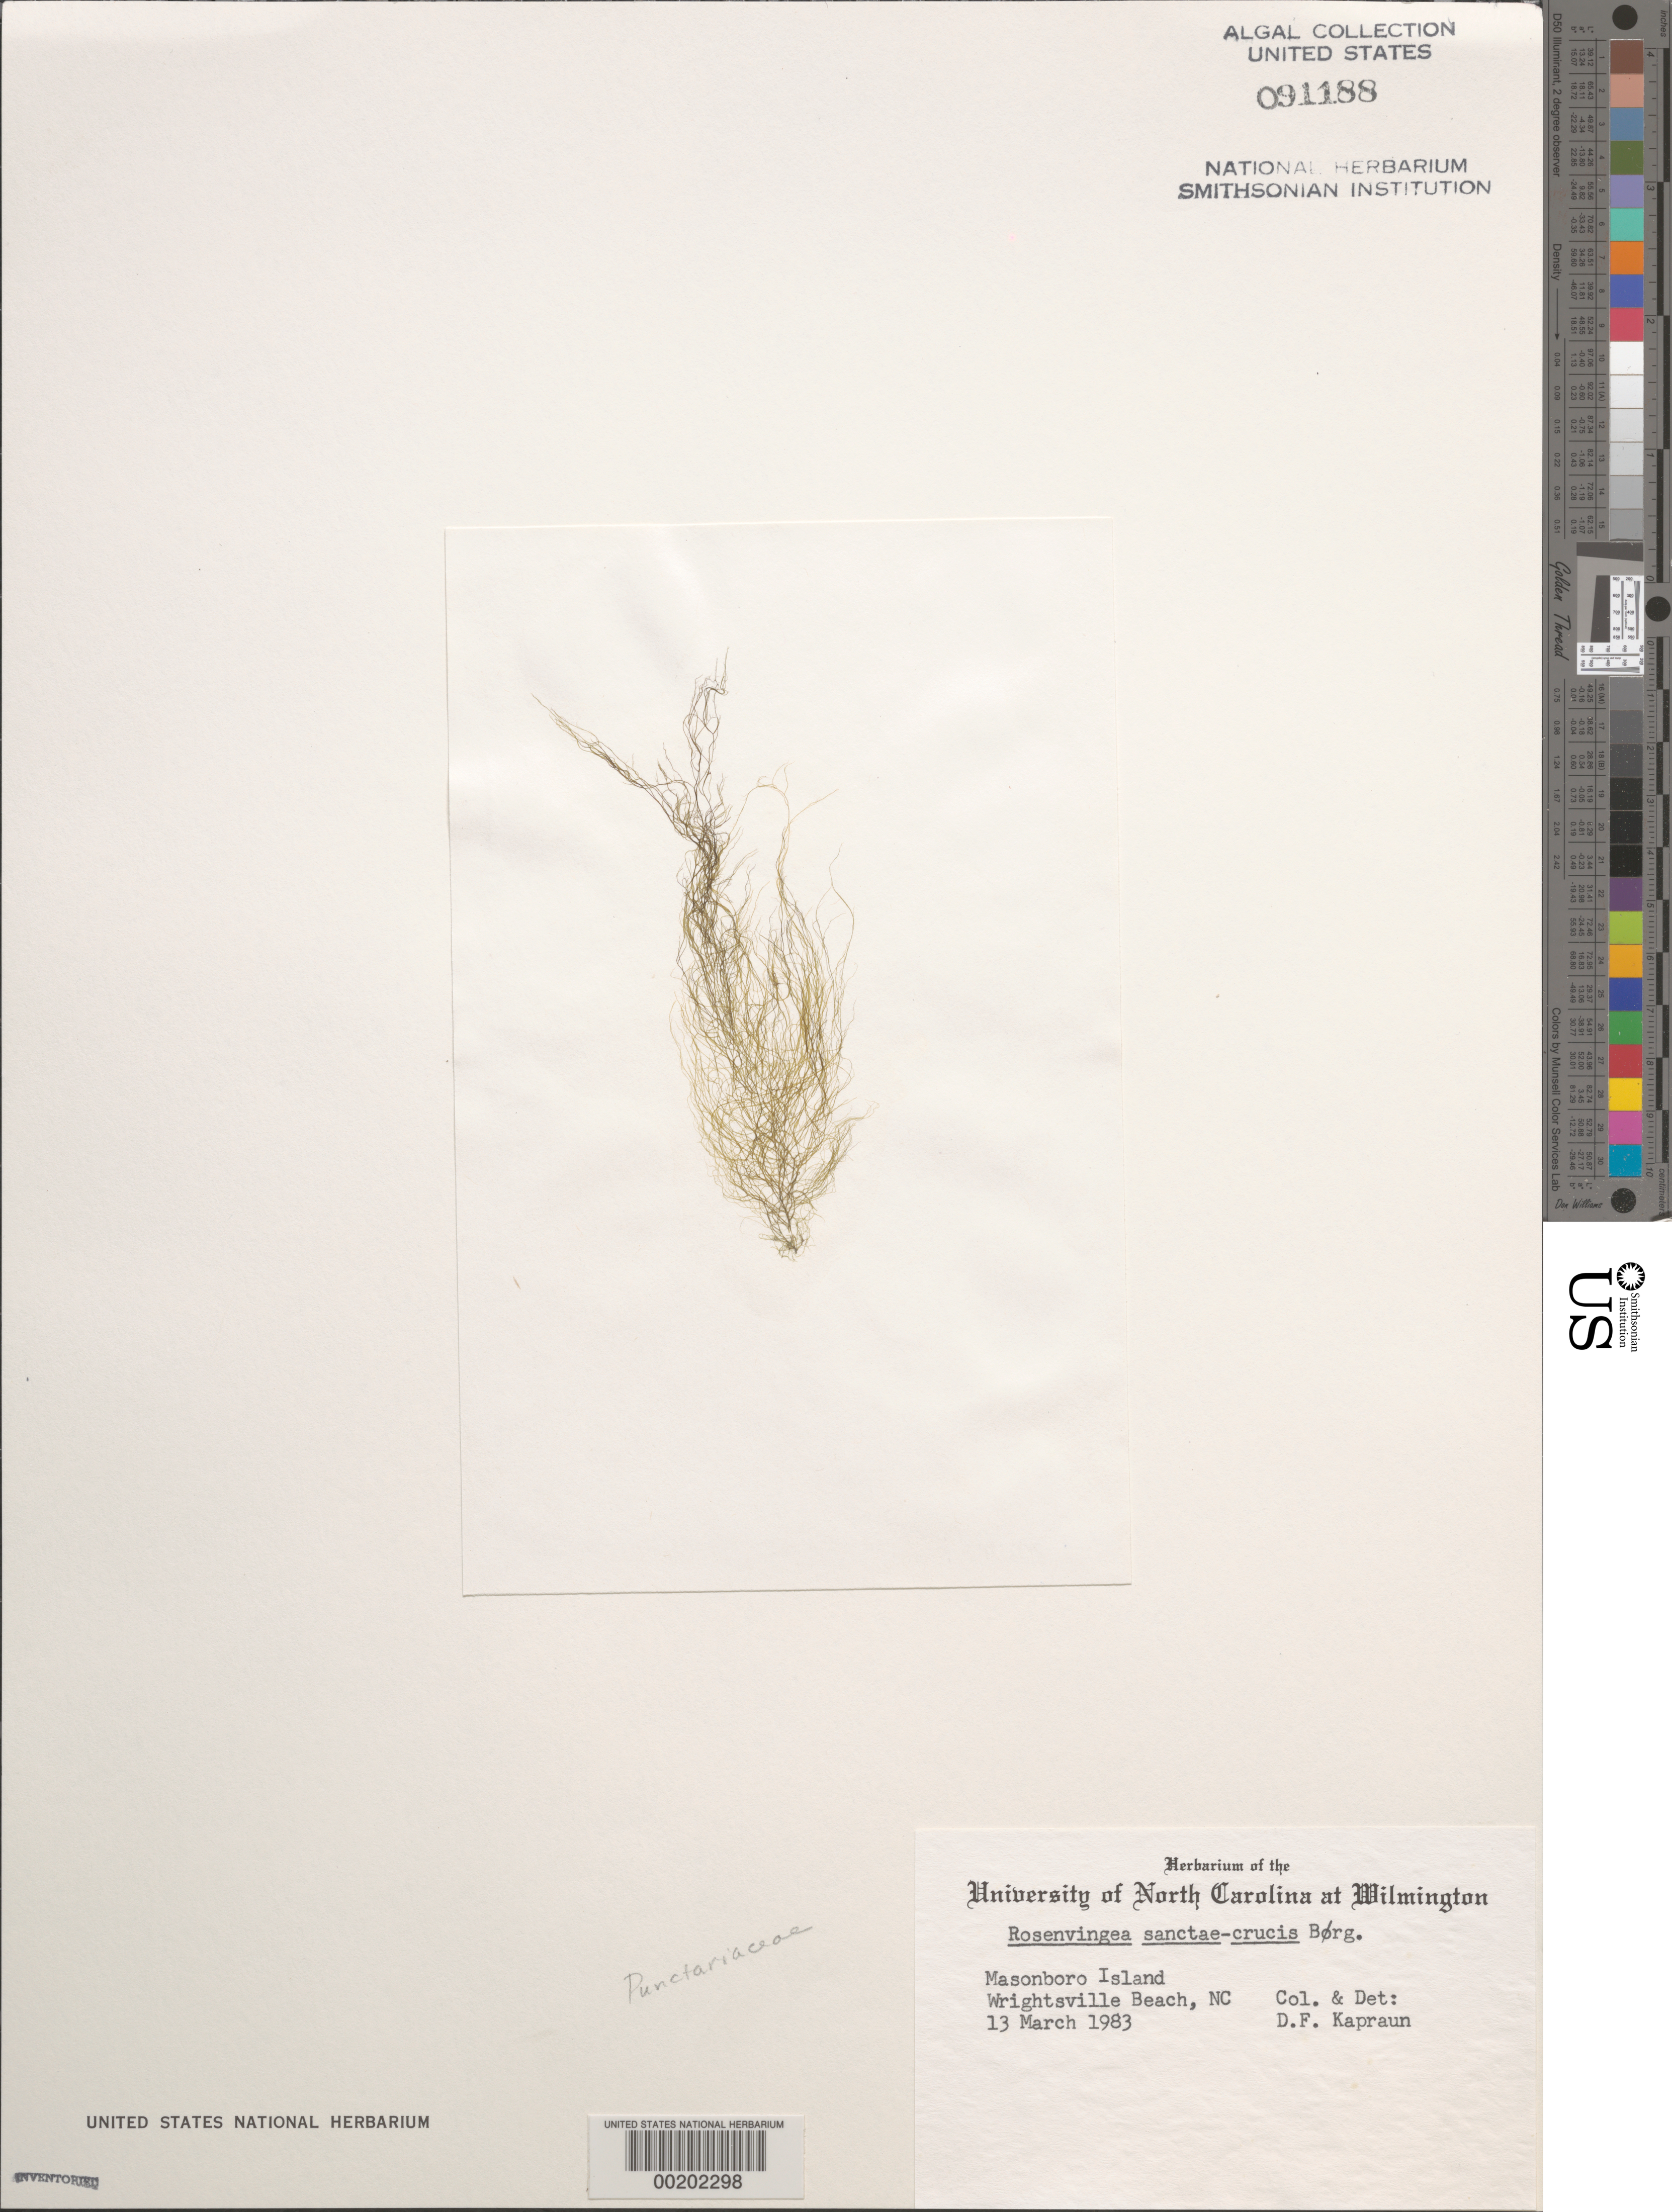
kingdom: Chromista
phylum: Ochrophyta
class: Phaeophyceae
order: Scytosiphonales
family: Scytosiphonaceae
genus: Rosenvingea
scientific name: Rosenvingea sanctae-crucis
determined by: Kapraun, D. F.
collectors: D. F. Kapraun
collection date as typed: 13 Mar 1983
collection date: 1983-03-13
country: United States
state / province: North Carolina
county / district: New Hanover County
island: Masonboro Island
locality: Wrightsville Beach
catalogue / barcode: US 91188